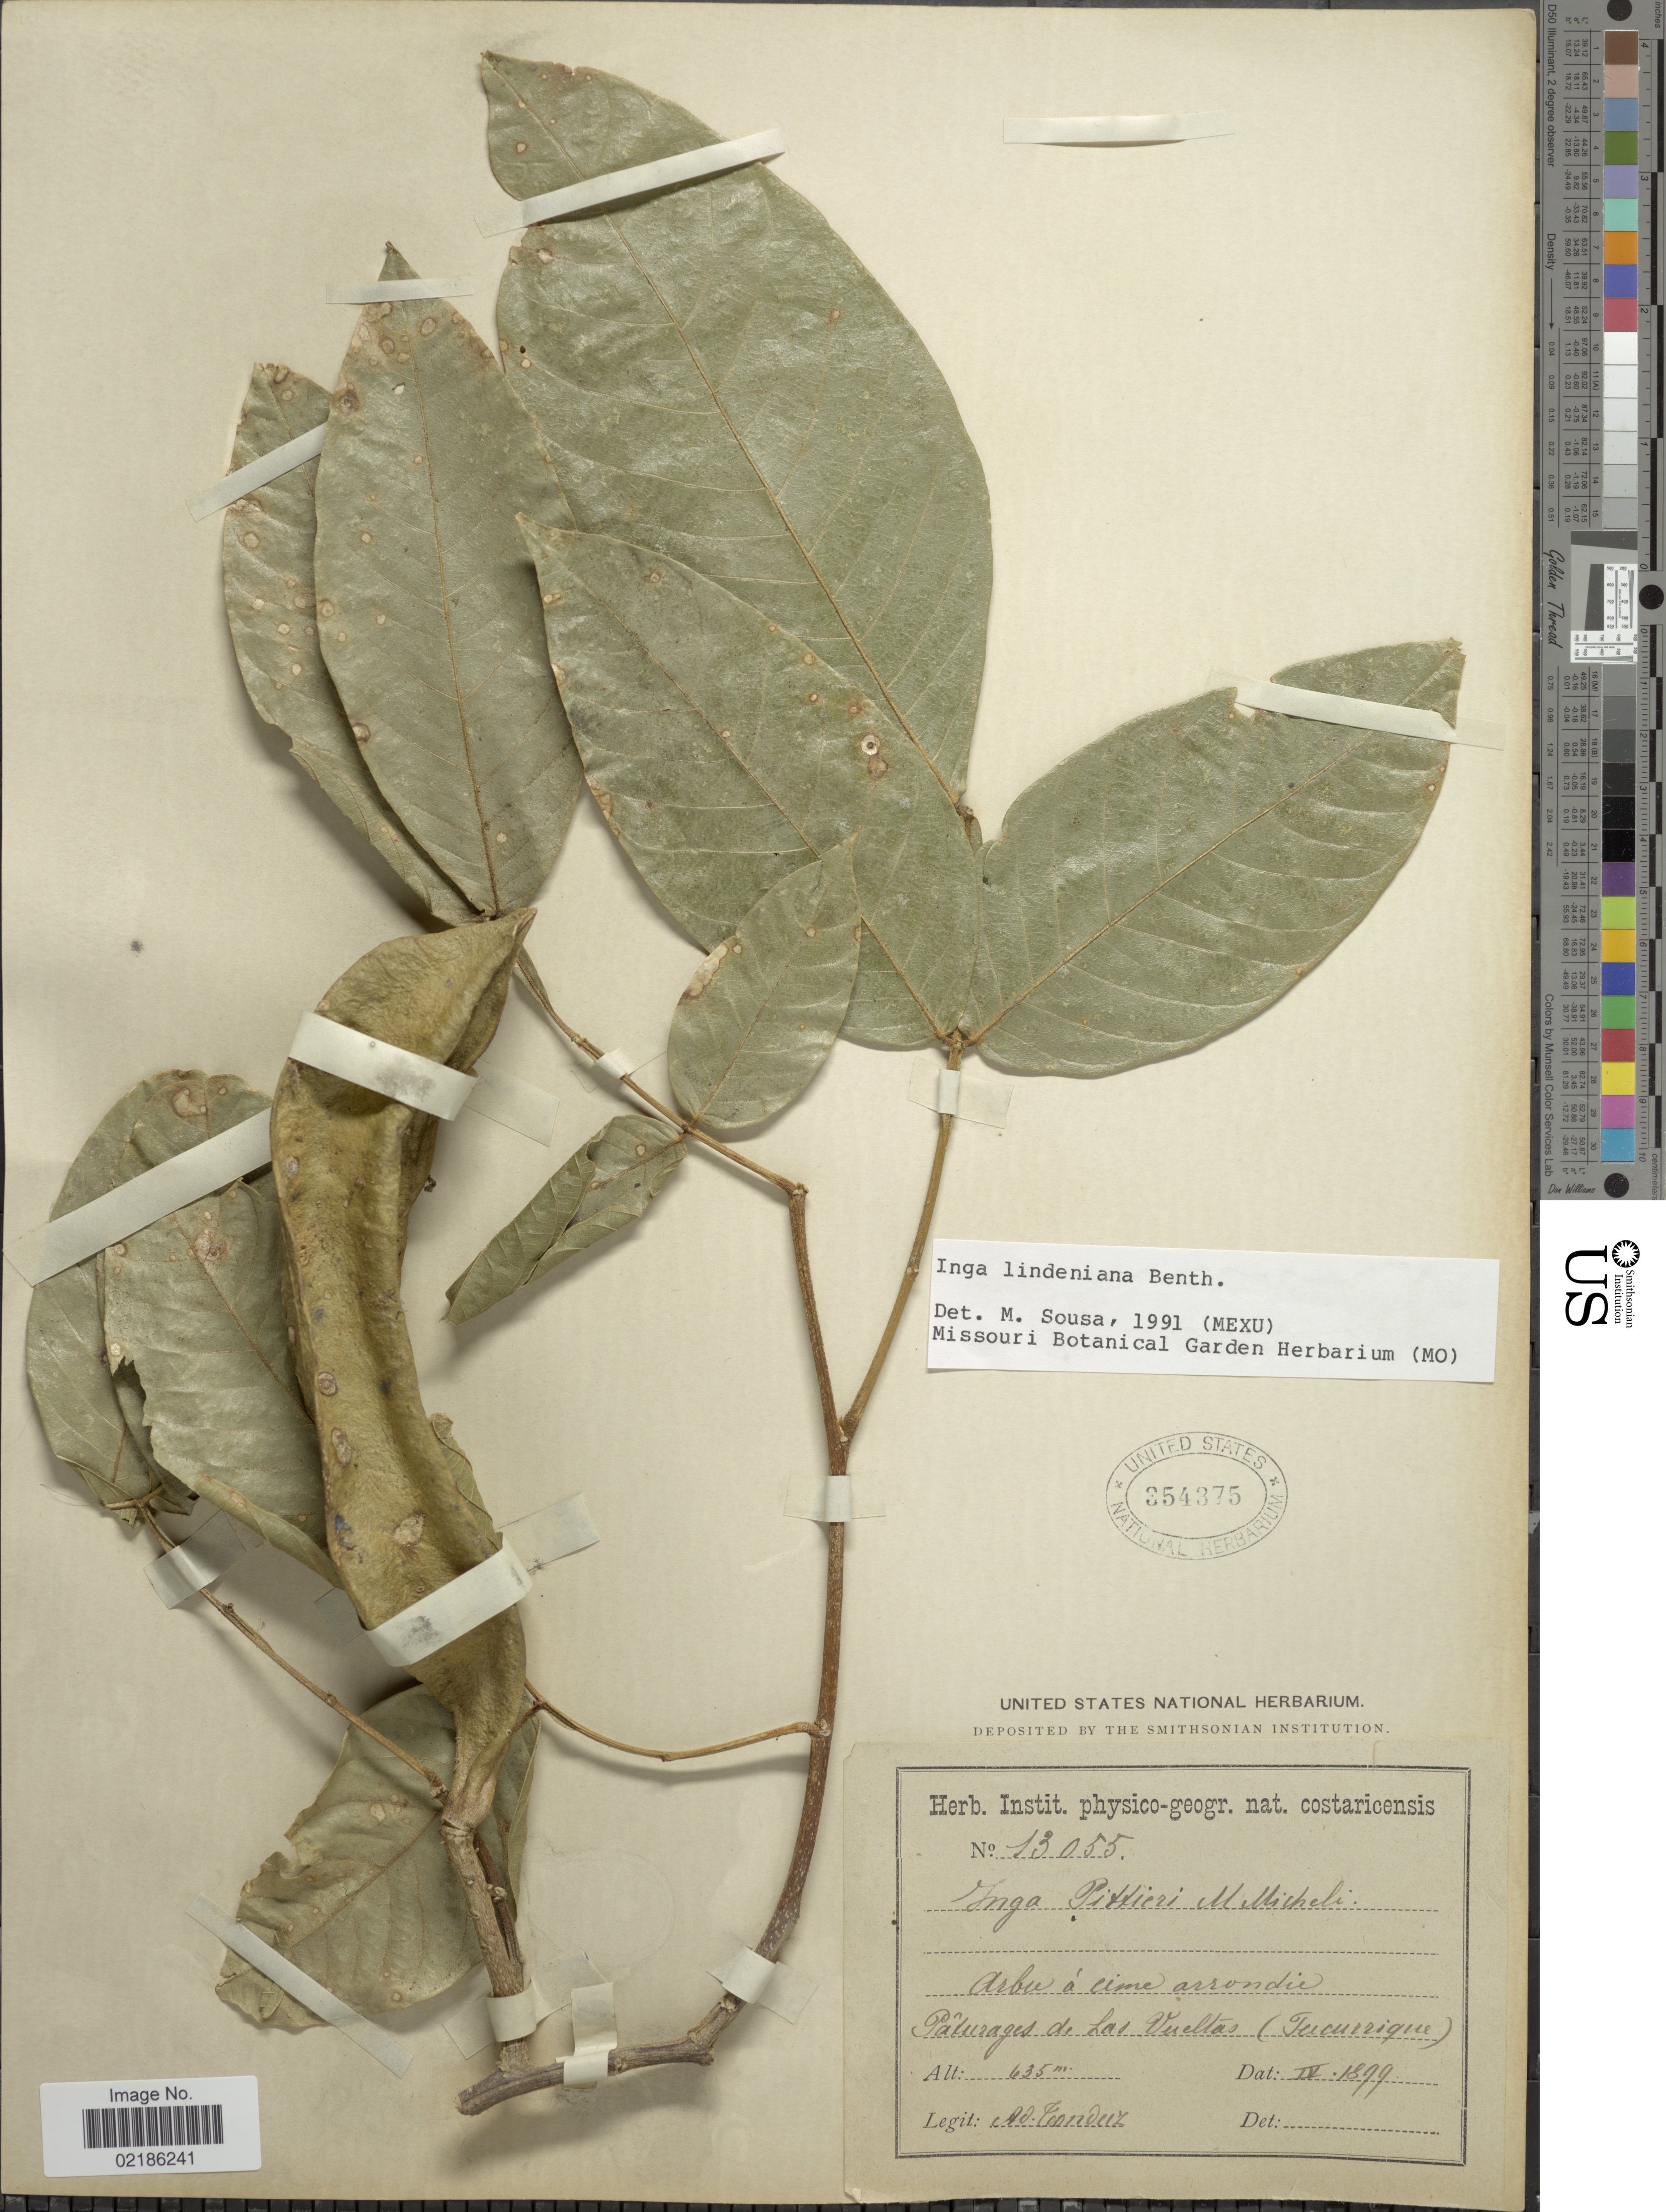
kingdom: Plantae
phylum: Tracheophyta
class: Magnoliopsida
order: Fabales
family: Fabaceae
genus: Inga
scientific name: Inga lindeniana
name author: Benth.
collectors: A. Tonduz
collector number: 13055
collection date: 1899-04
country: Costa Rica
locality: Paturages de Las Vueltas (Tucurrique)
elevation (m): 635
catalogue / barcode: US 354375